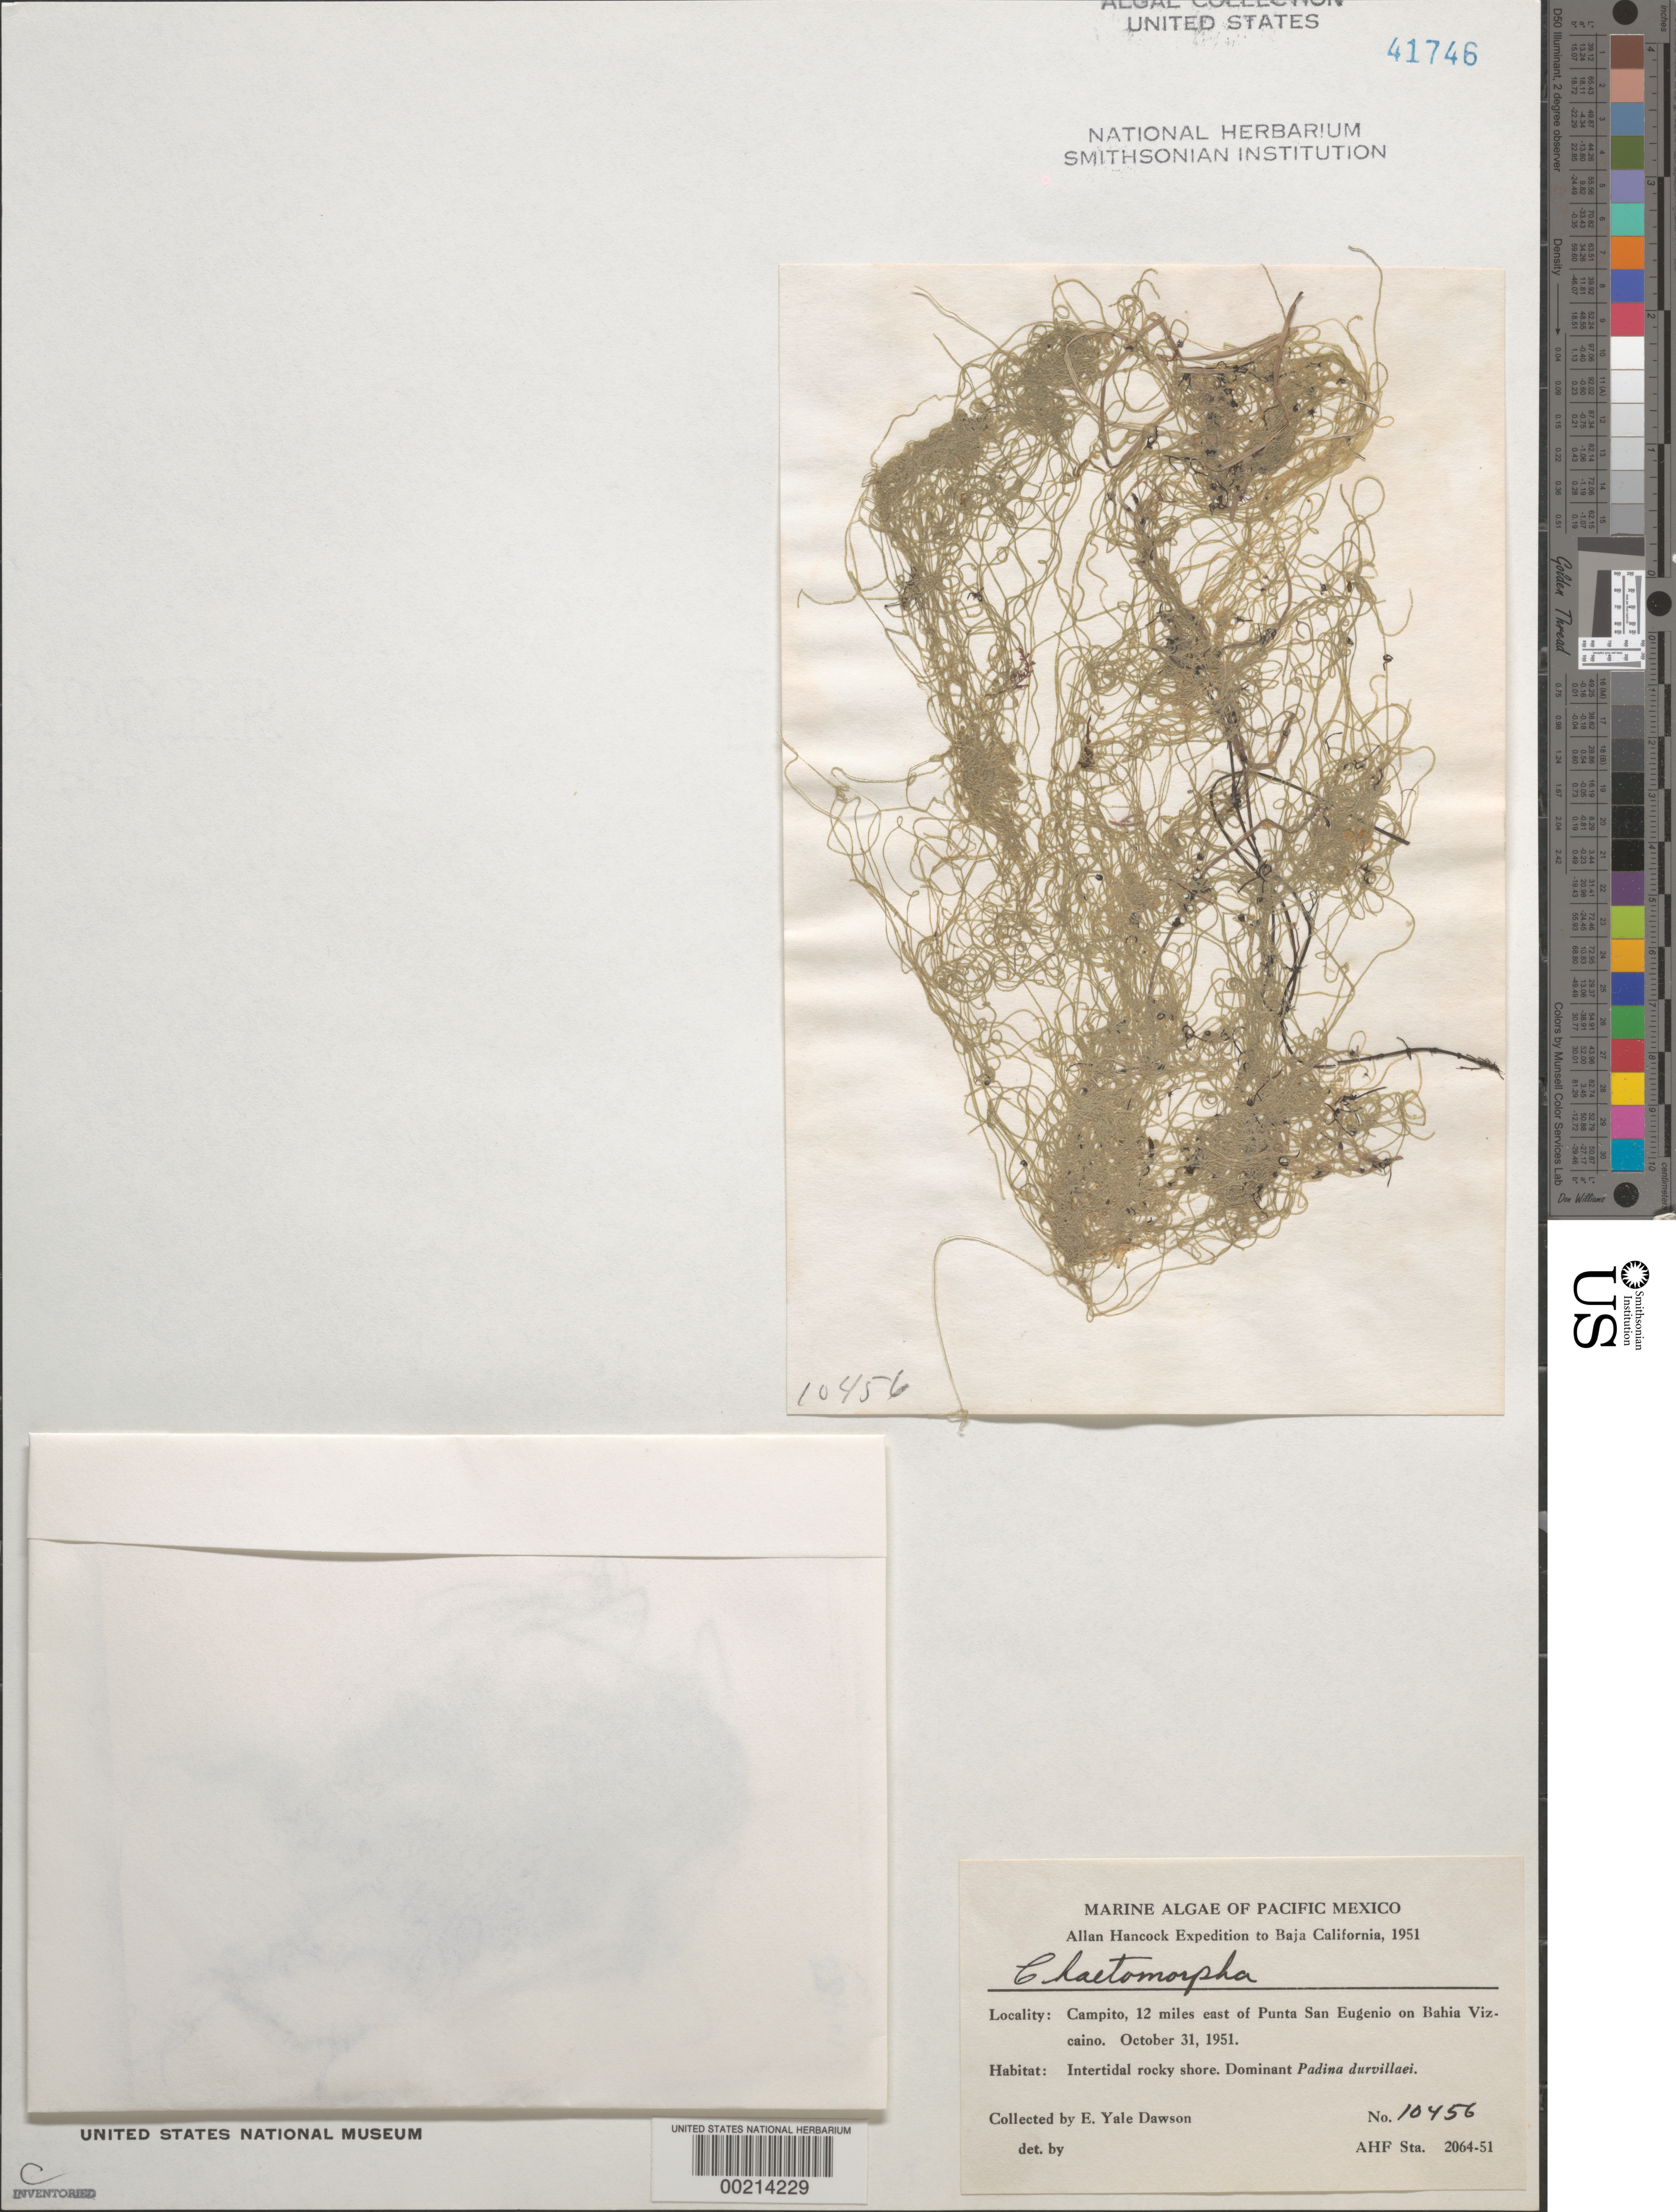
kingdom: Plantae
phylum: Chlorophyta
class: Ulvophyceae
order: Cladophorales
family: Cladophoraceae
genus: Chaetomorpha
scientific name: Chaetomorpha sp.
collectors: E. Y. Dawson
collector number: EYD 10456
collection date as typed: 31 Oct 1951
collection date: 1951-10-31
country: Mexico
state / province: Baja California Sur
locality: Campito, 12 miles east of Punta San Eugenio, Bahia Sebastian Vizcaino (Bahia Viscaino)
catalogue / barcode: US 41746